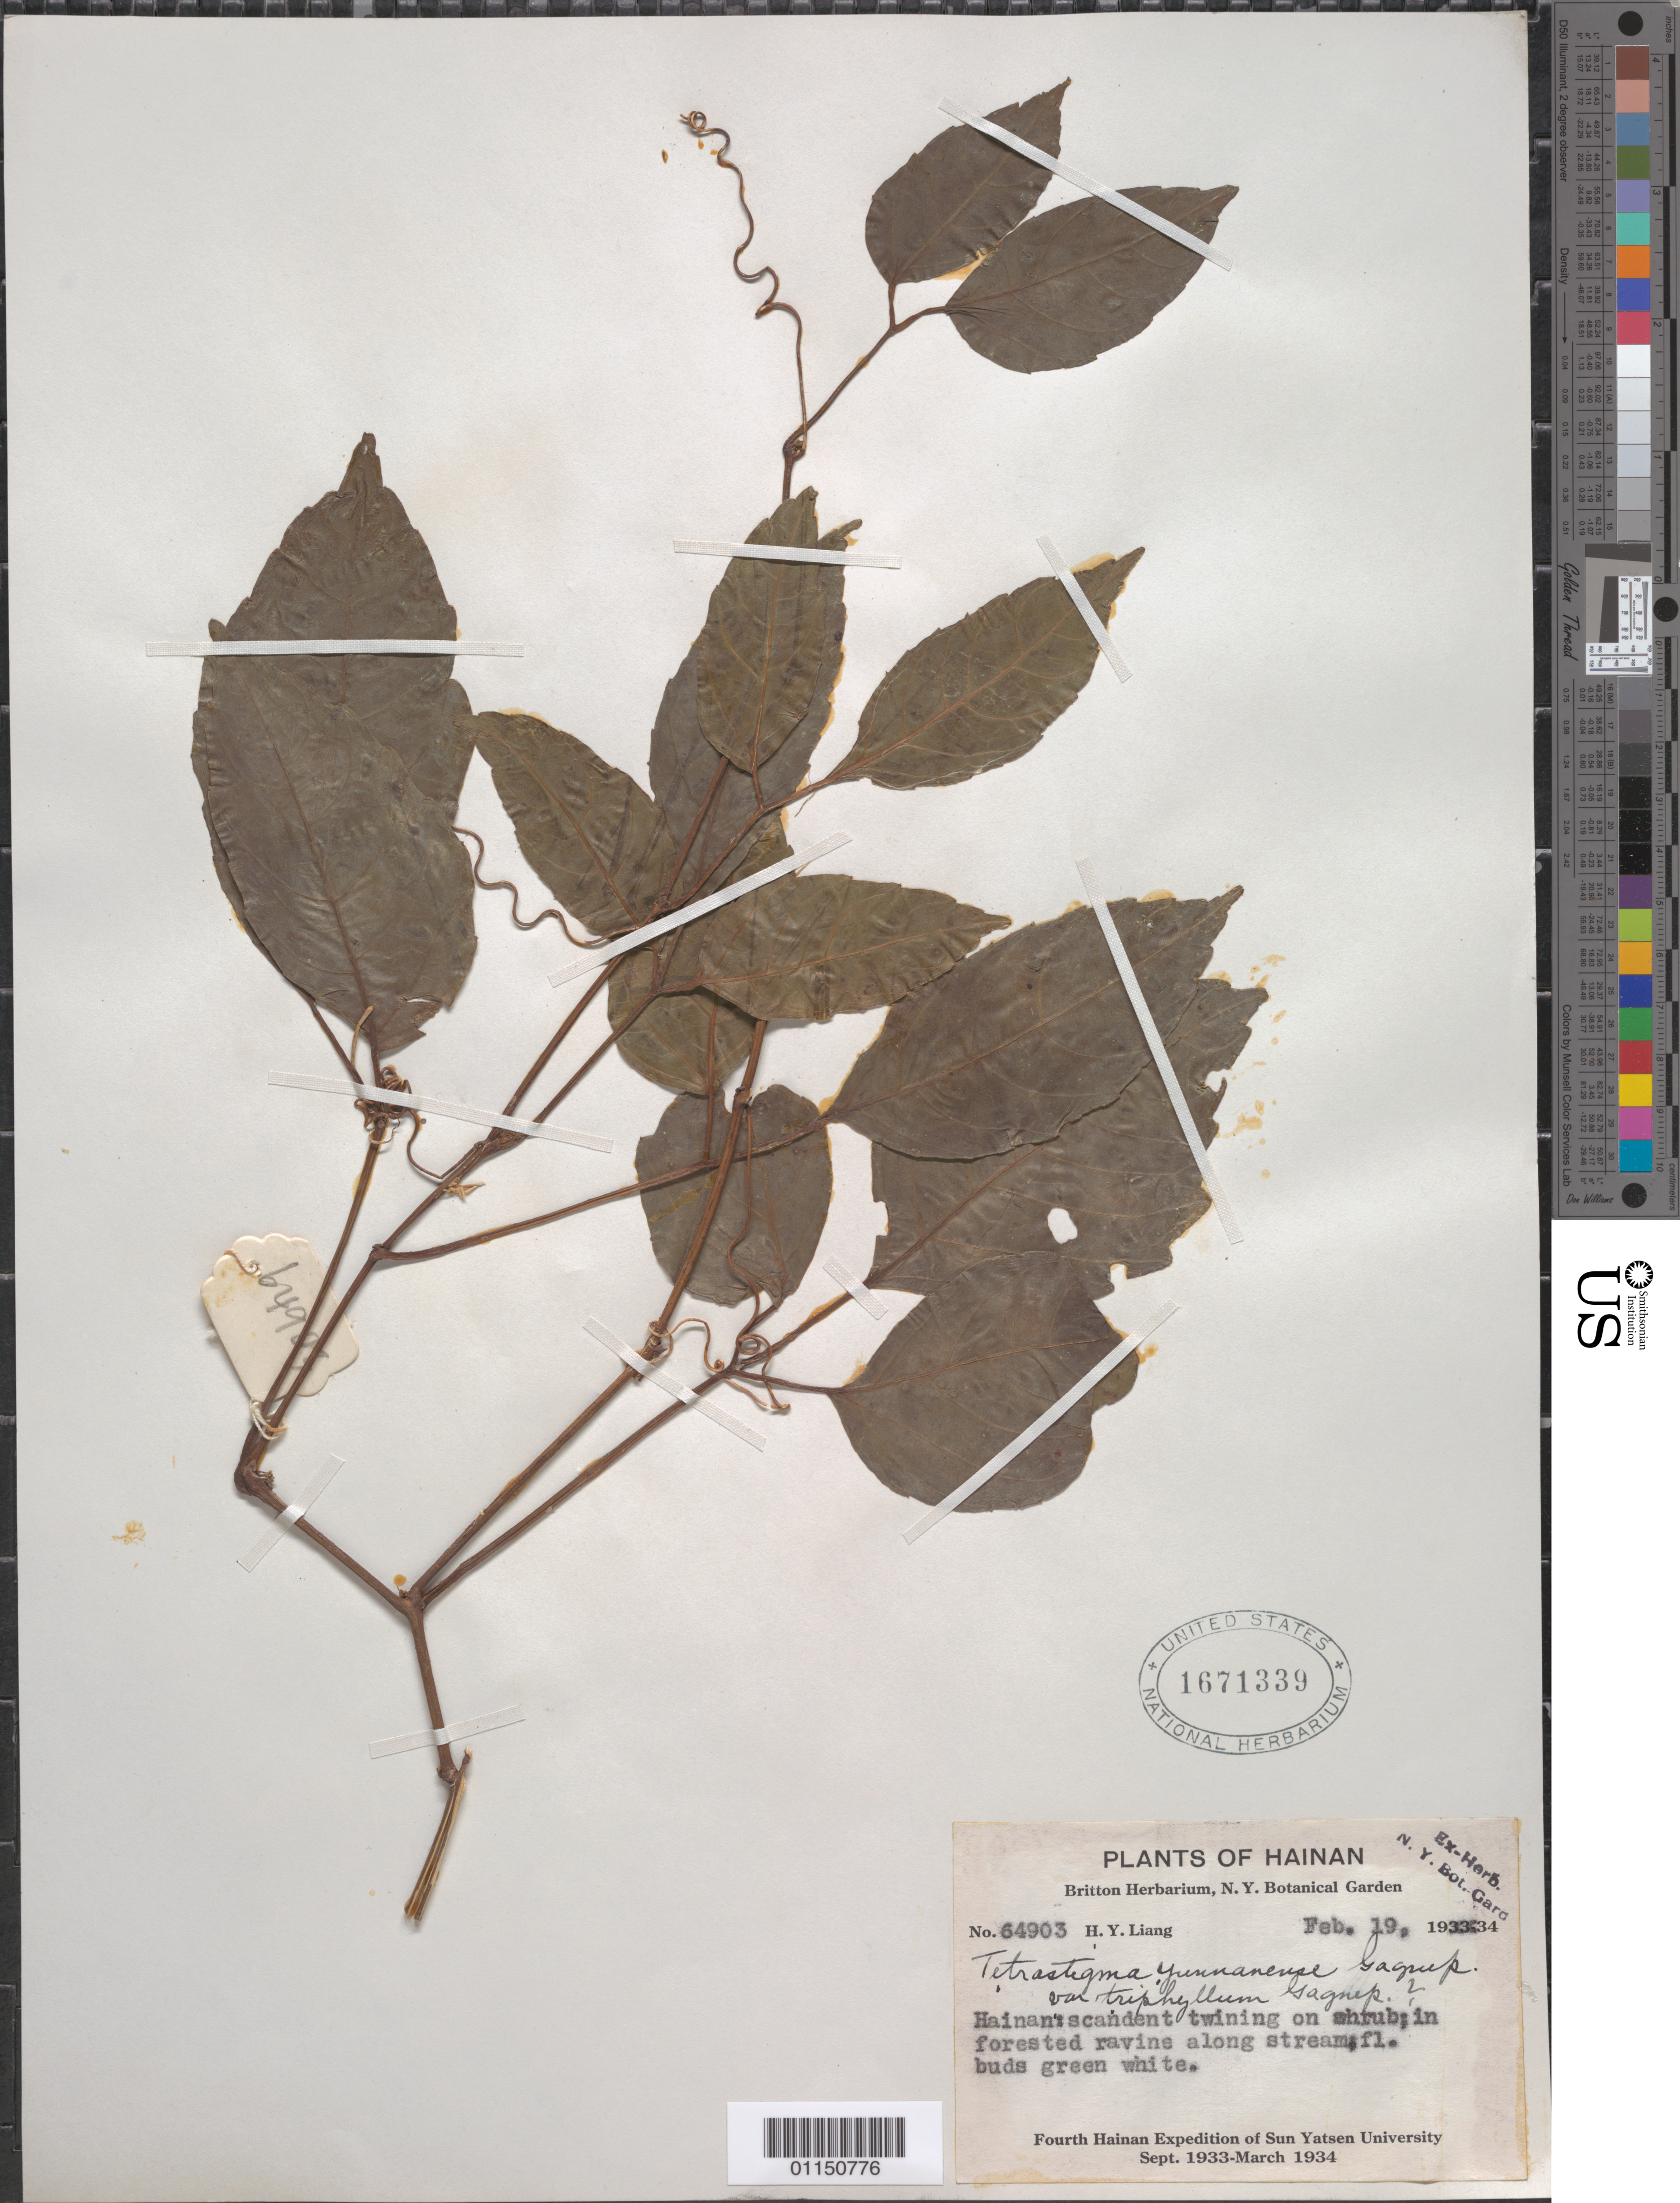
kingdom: Plantae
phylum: Tracheophyta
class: Magnoliopsida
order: Vitales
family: Vitaceae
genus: Tetrastigma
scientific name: Tetrastigma yunnanense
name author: Gagnep.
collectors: H. Y. Liang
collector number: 64903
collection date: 1933-02-19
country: China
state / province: Hainan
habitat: Scandent twining on shrub; in forested ravine along stream.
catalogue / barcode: US 1671339